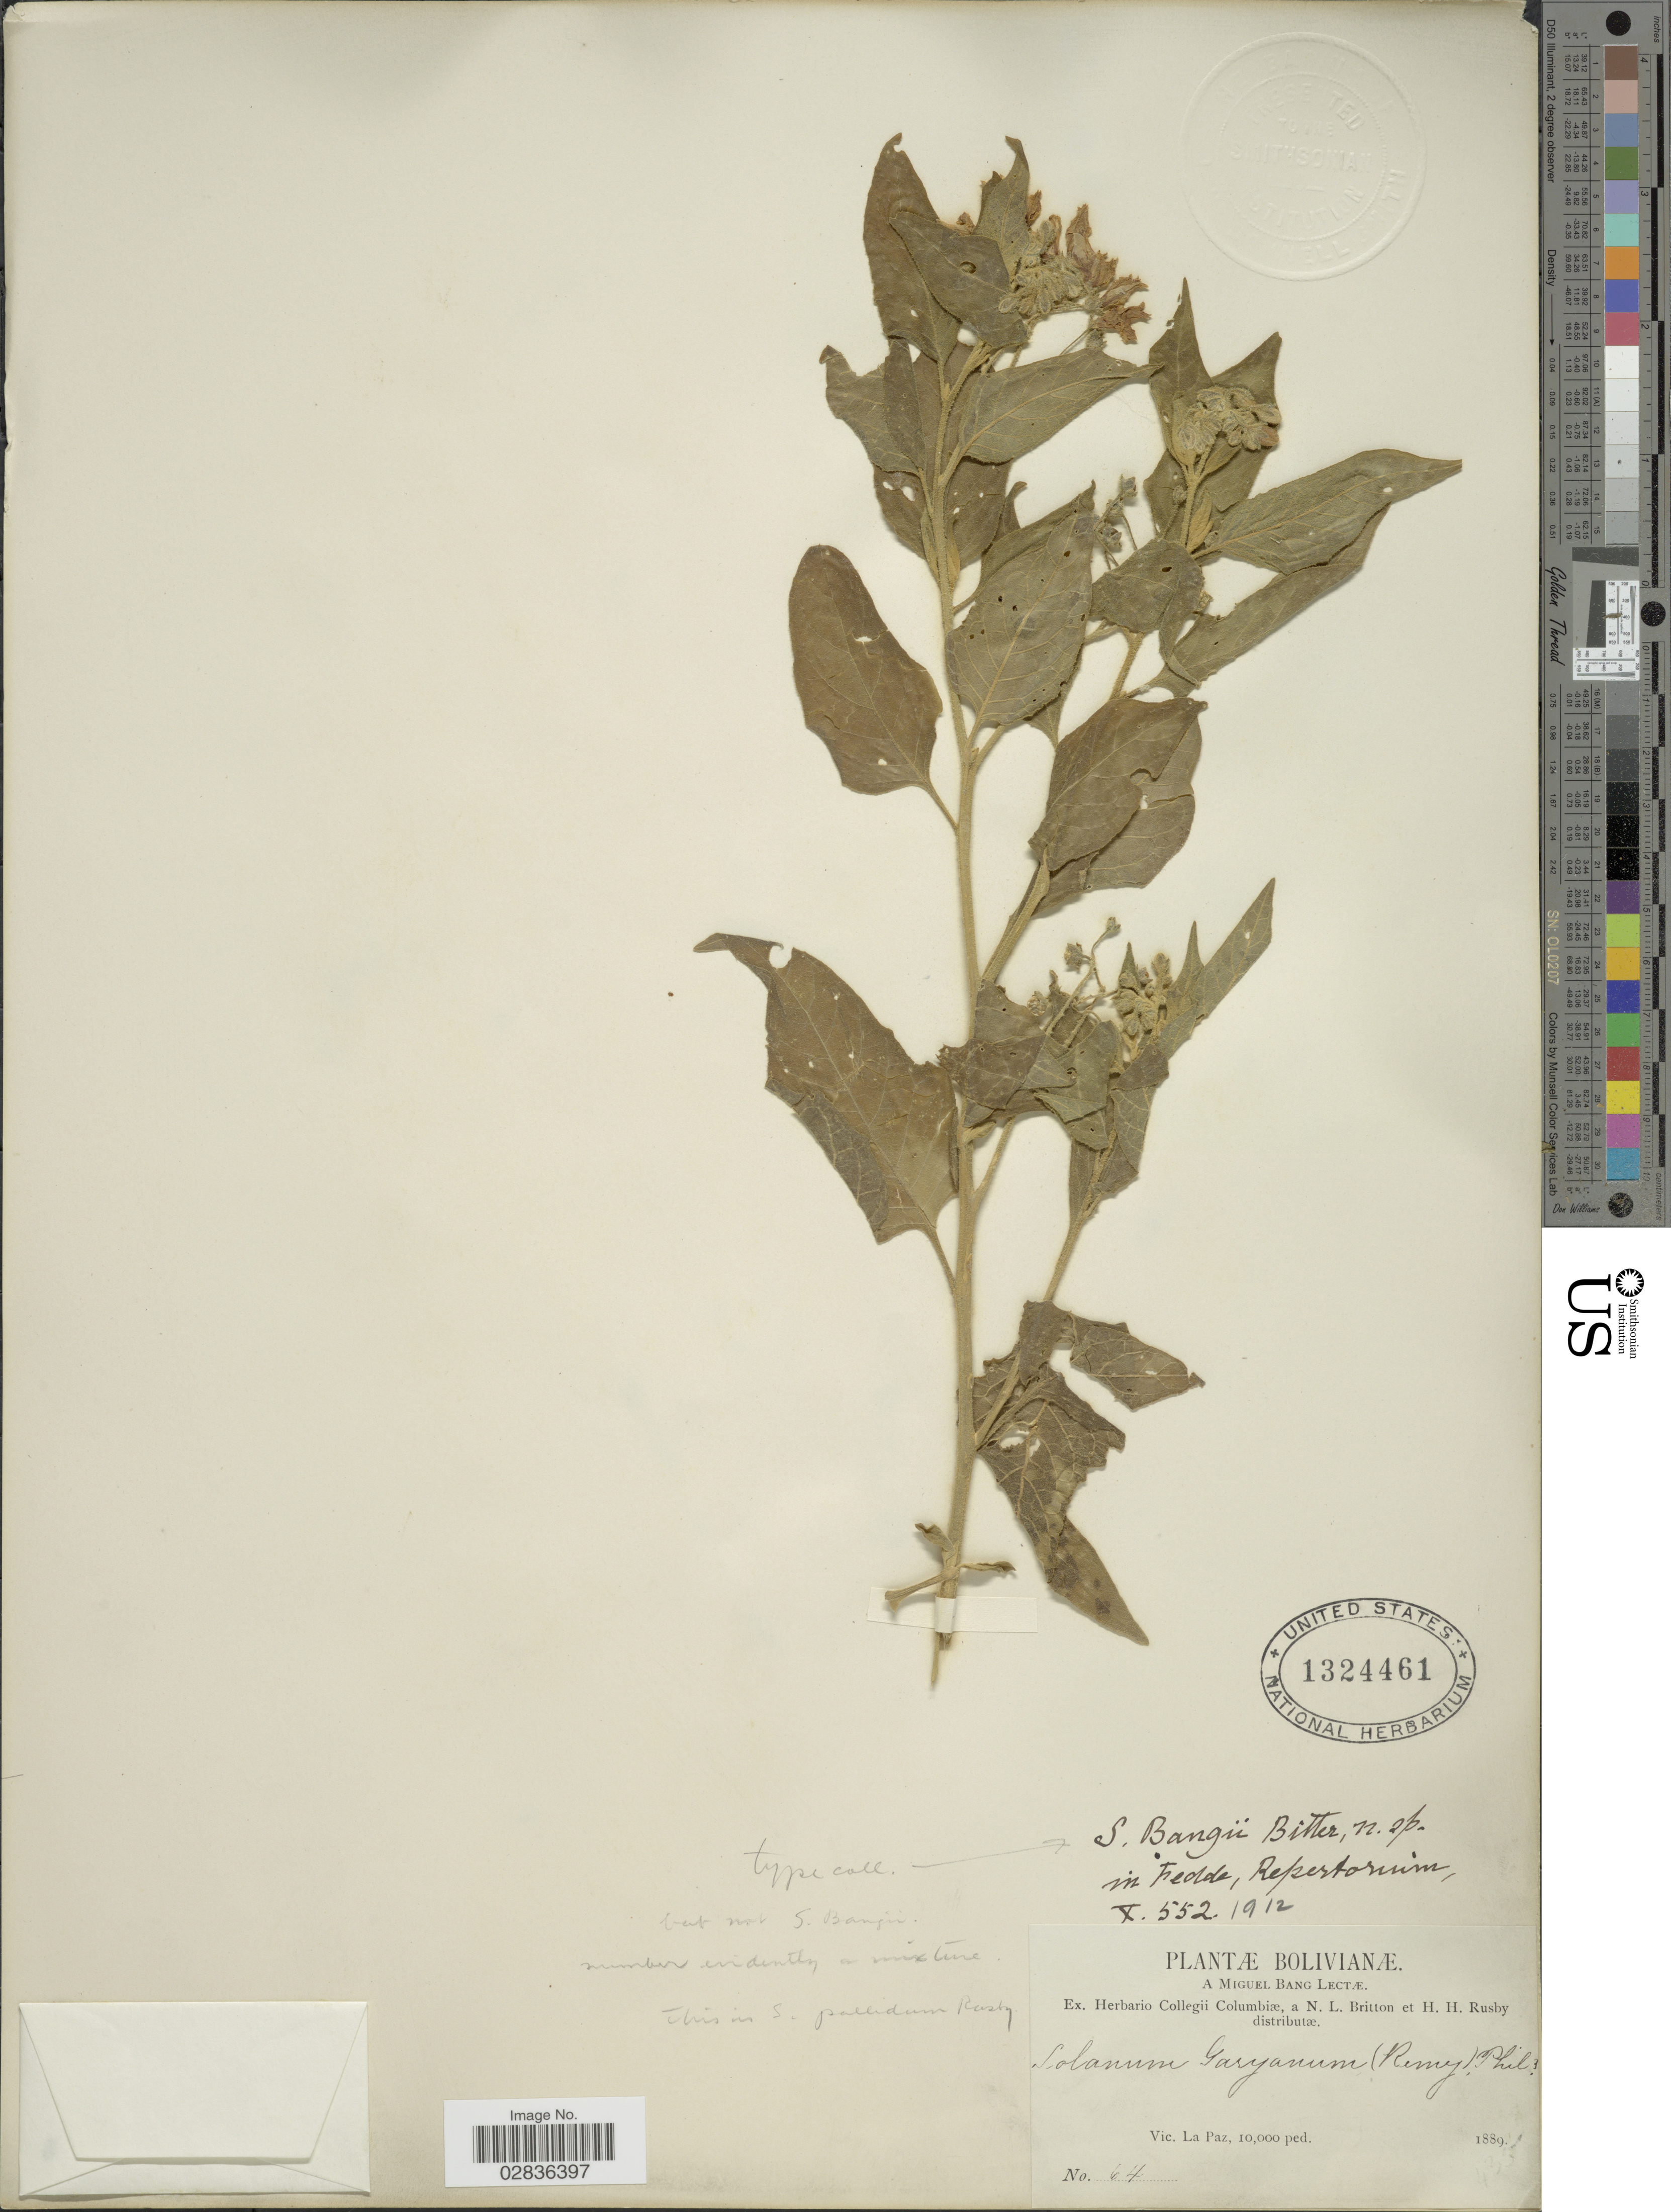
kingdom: Plantae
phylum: Tracheophyta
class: Magnoliopsida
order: Solanales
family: Solanaceae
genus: Solanum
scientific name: Solanum pallidum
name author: Rusby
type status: Type Collection; Possible Syntype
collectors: M. Bang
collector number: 64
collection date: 1889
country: Bolivia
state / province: La Paz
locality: Vic. La Paz.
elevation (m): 3048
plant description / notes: Type number, but apparently not type, of Solanum bangii Bitter. Solanum pallidum Rusby (1895) and Solanum bangii Bitter (1912) both cite Bang 64, apparently as mixed (or misnumbered) collection.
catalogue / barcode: US 1324461